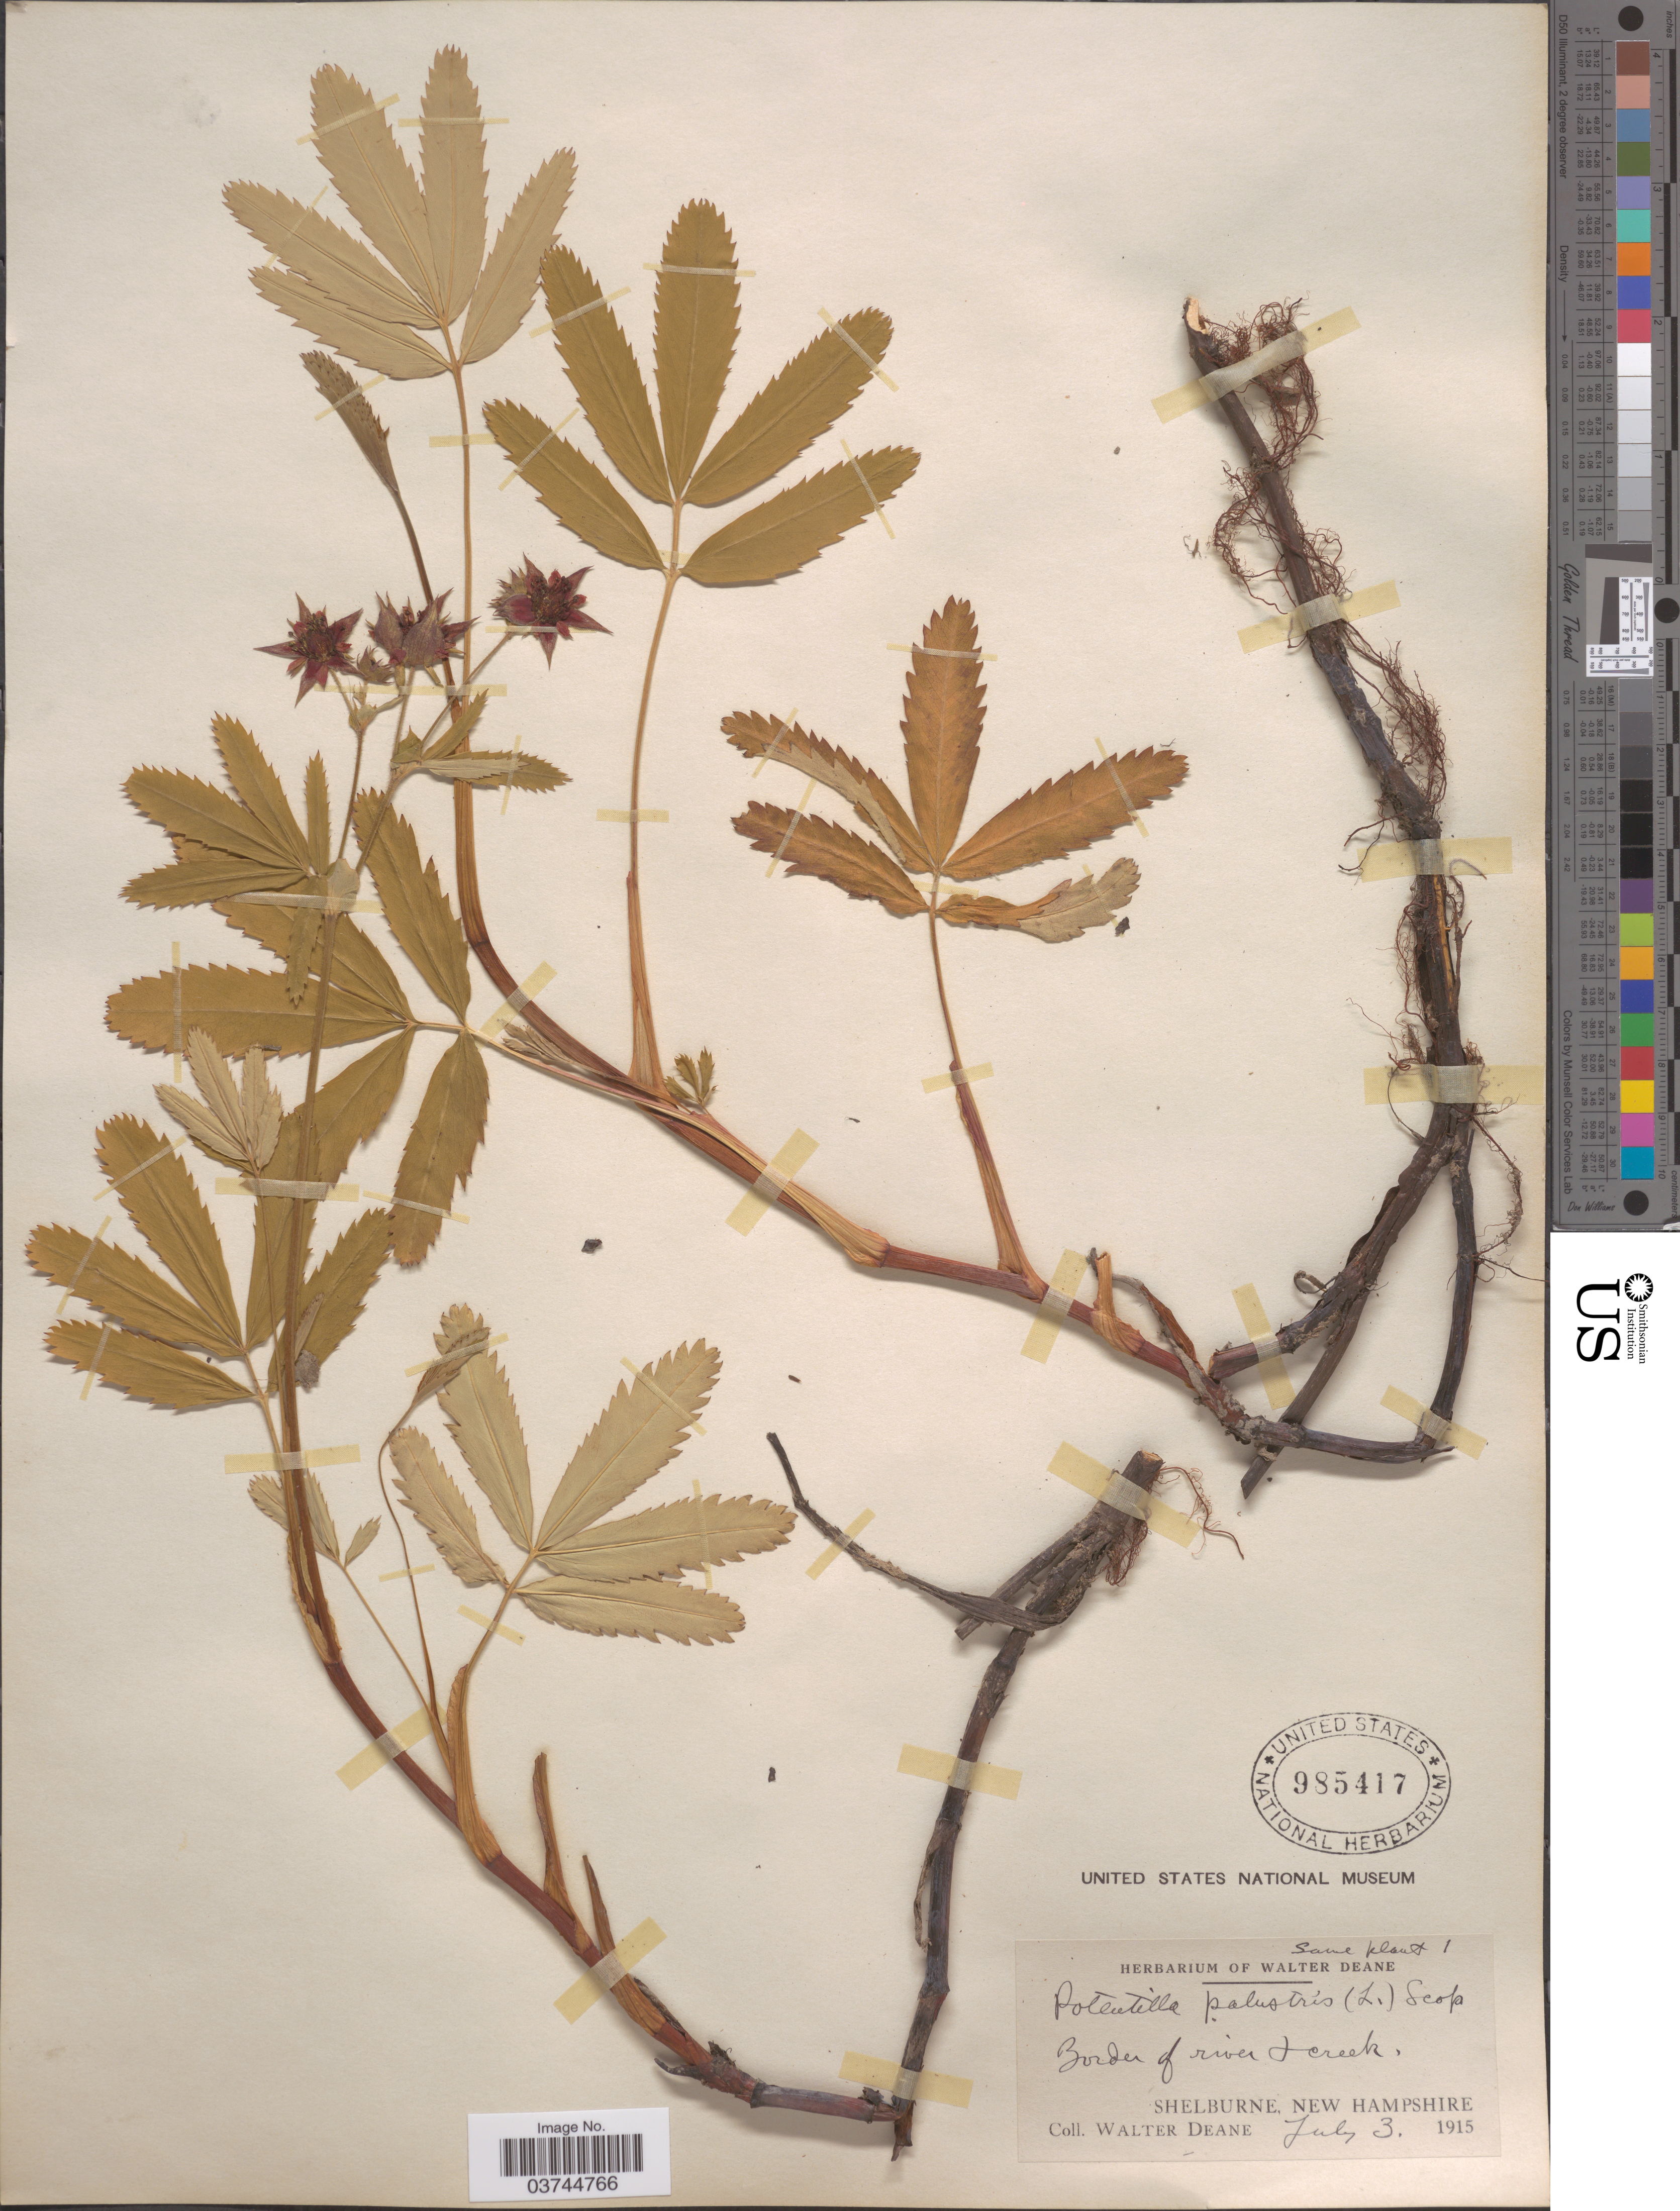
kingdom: Plantae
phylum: Tracheophyta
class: Magnoliopsida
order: Rosales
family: Rosaceae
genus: Comarum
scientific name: Comarum palustre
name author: L.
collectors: W. Deane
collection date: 1915-07-03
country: United States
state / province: New Hampshire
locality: Shelburne.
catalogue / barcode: US 985417